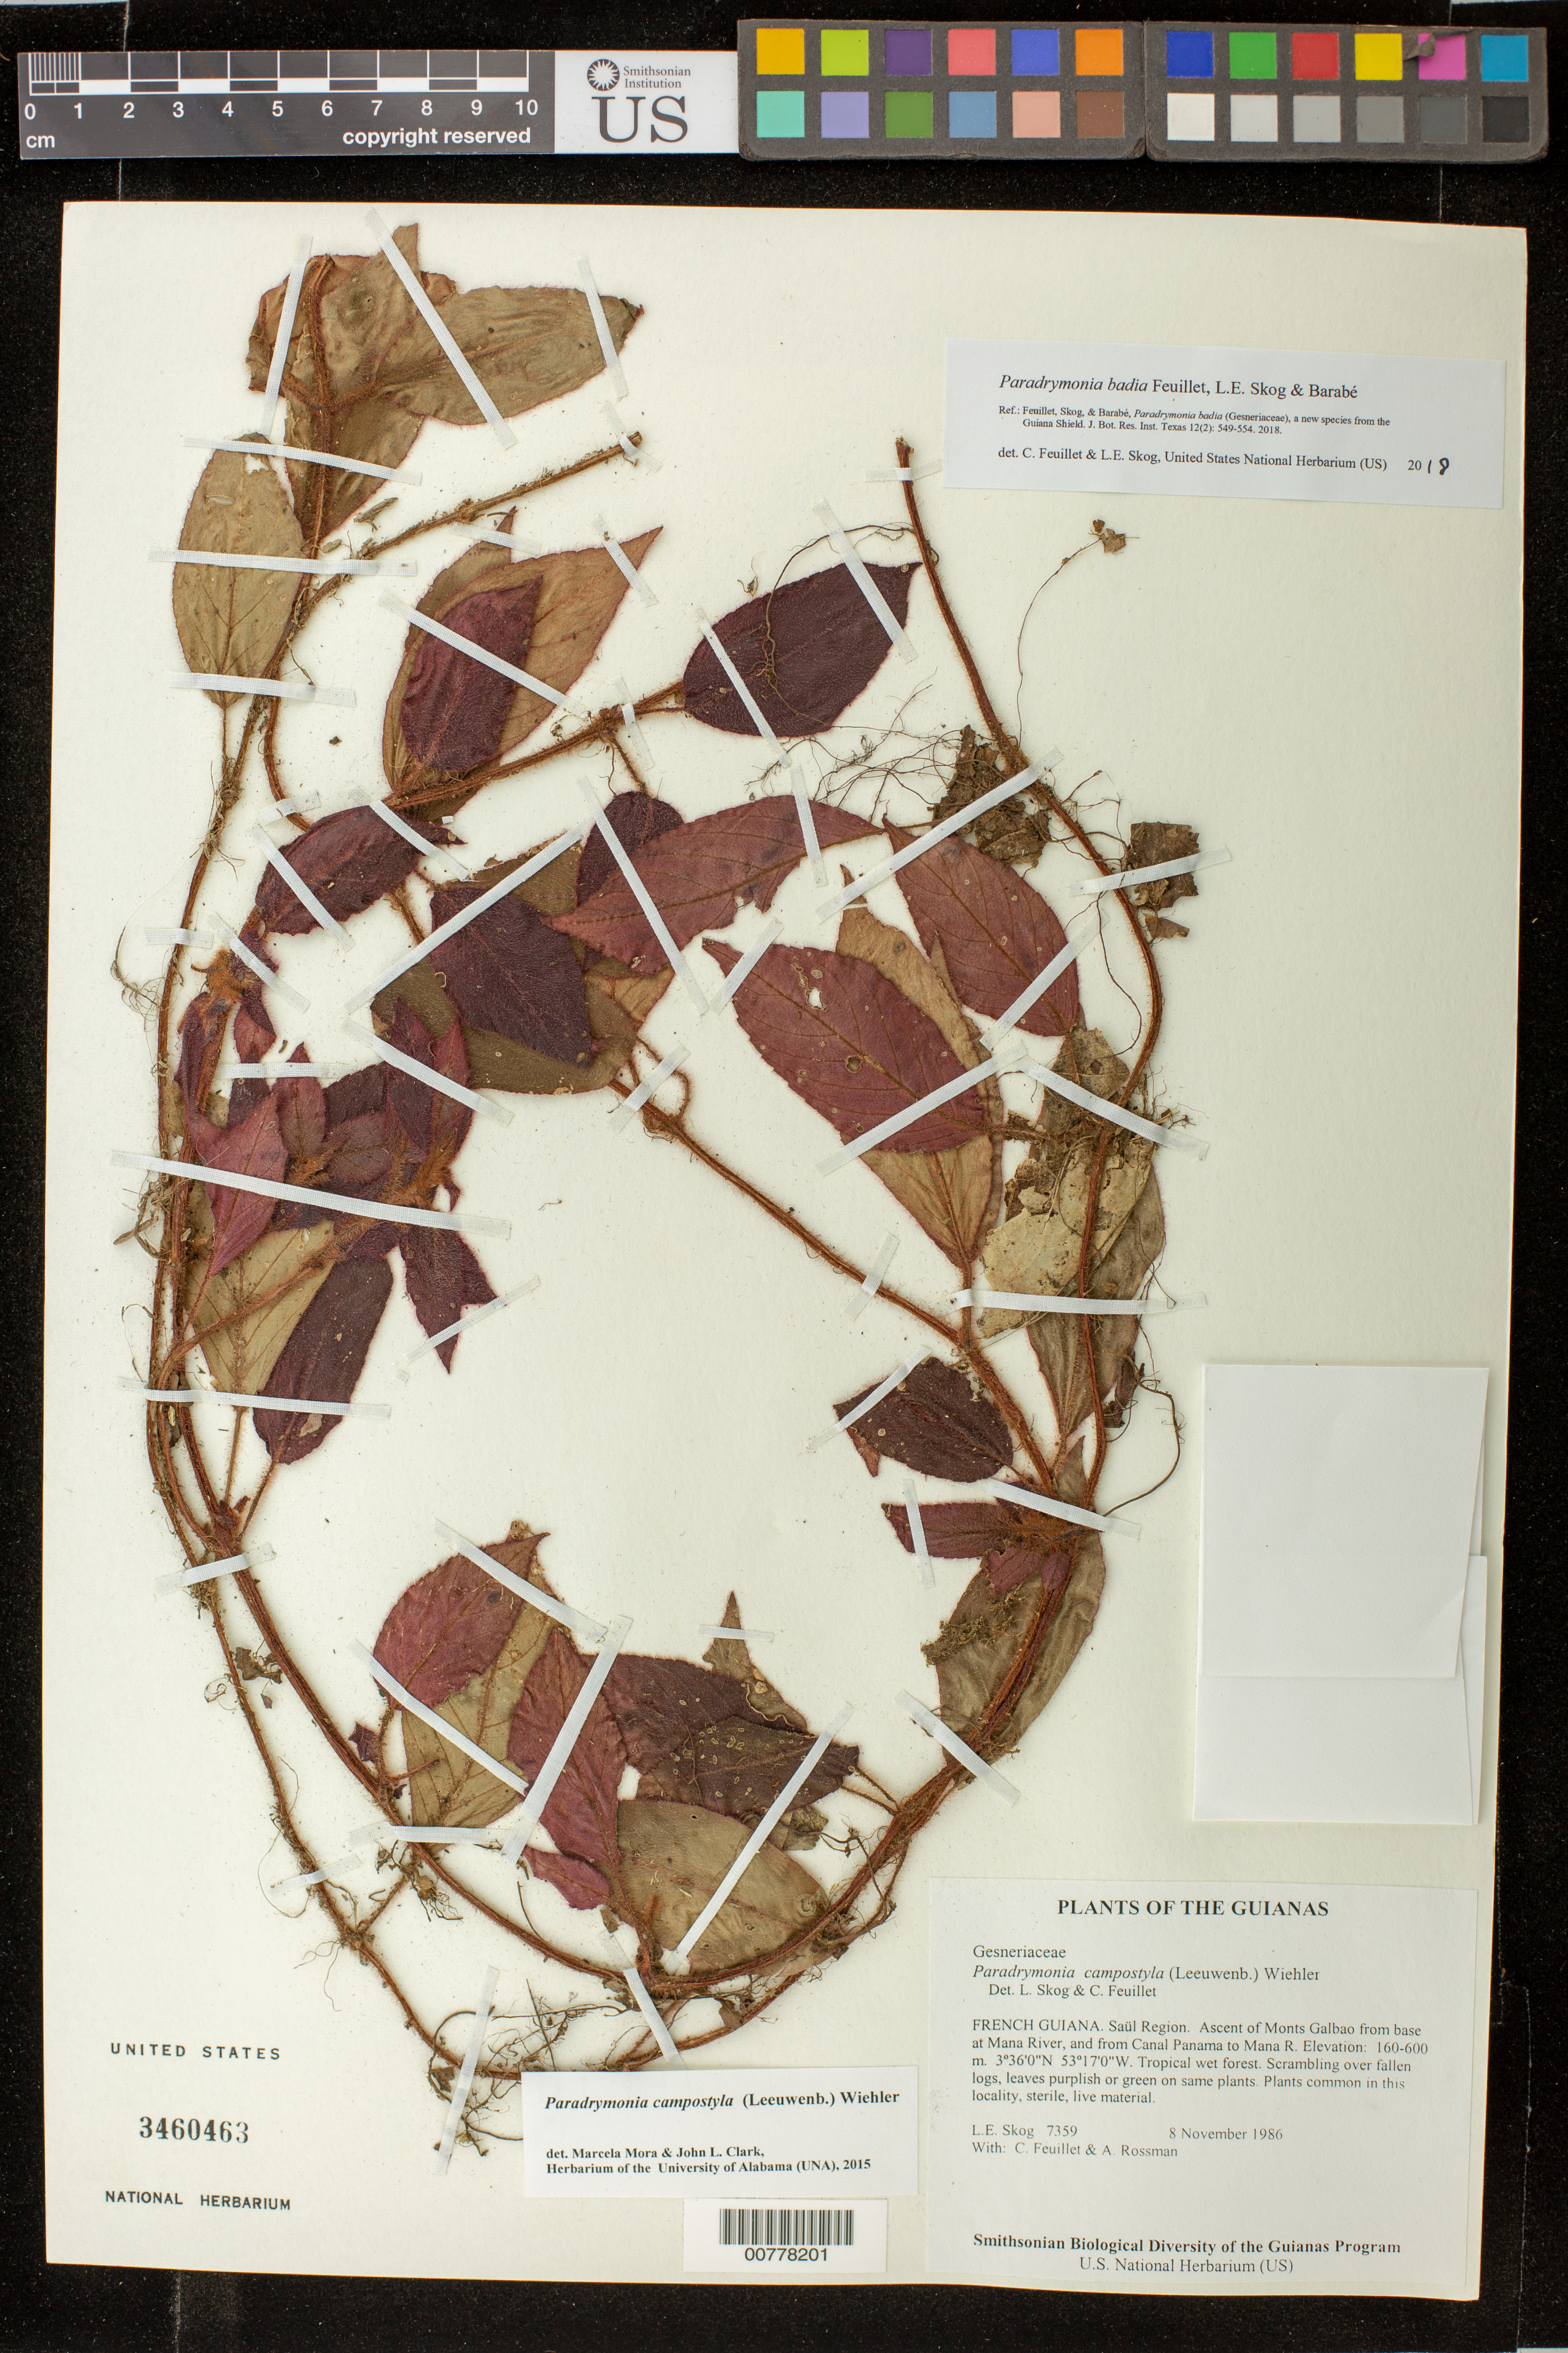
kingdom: Plantae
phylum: Tracheophyta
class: Magnoliopsida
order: Lamiales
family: Gesneriaceae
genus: Paradrymonia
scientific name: Paradrymonia badia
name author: Feuillet et al.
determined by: Skog, Laurence E.; Feuillet, C.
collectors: L. E. Skog, C. Feuillet & A. Rossman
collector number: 7359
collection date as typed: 8 November 1986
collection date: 1986-11-08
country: French Guiana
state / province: Saint-Laurent-du-Maroni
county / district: Saül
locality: Ascent of Monts Galbao from base at Mana River, and from Canal Panama to Mana R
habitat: Tropical wet forest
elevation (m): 160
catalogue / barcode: US 3460463